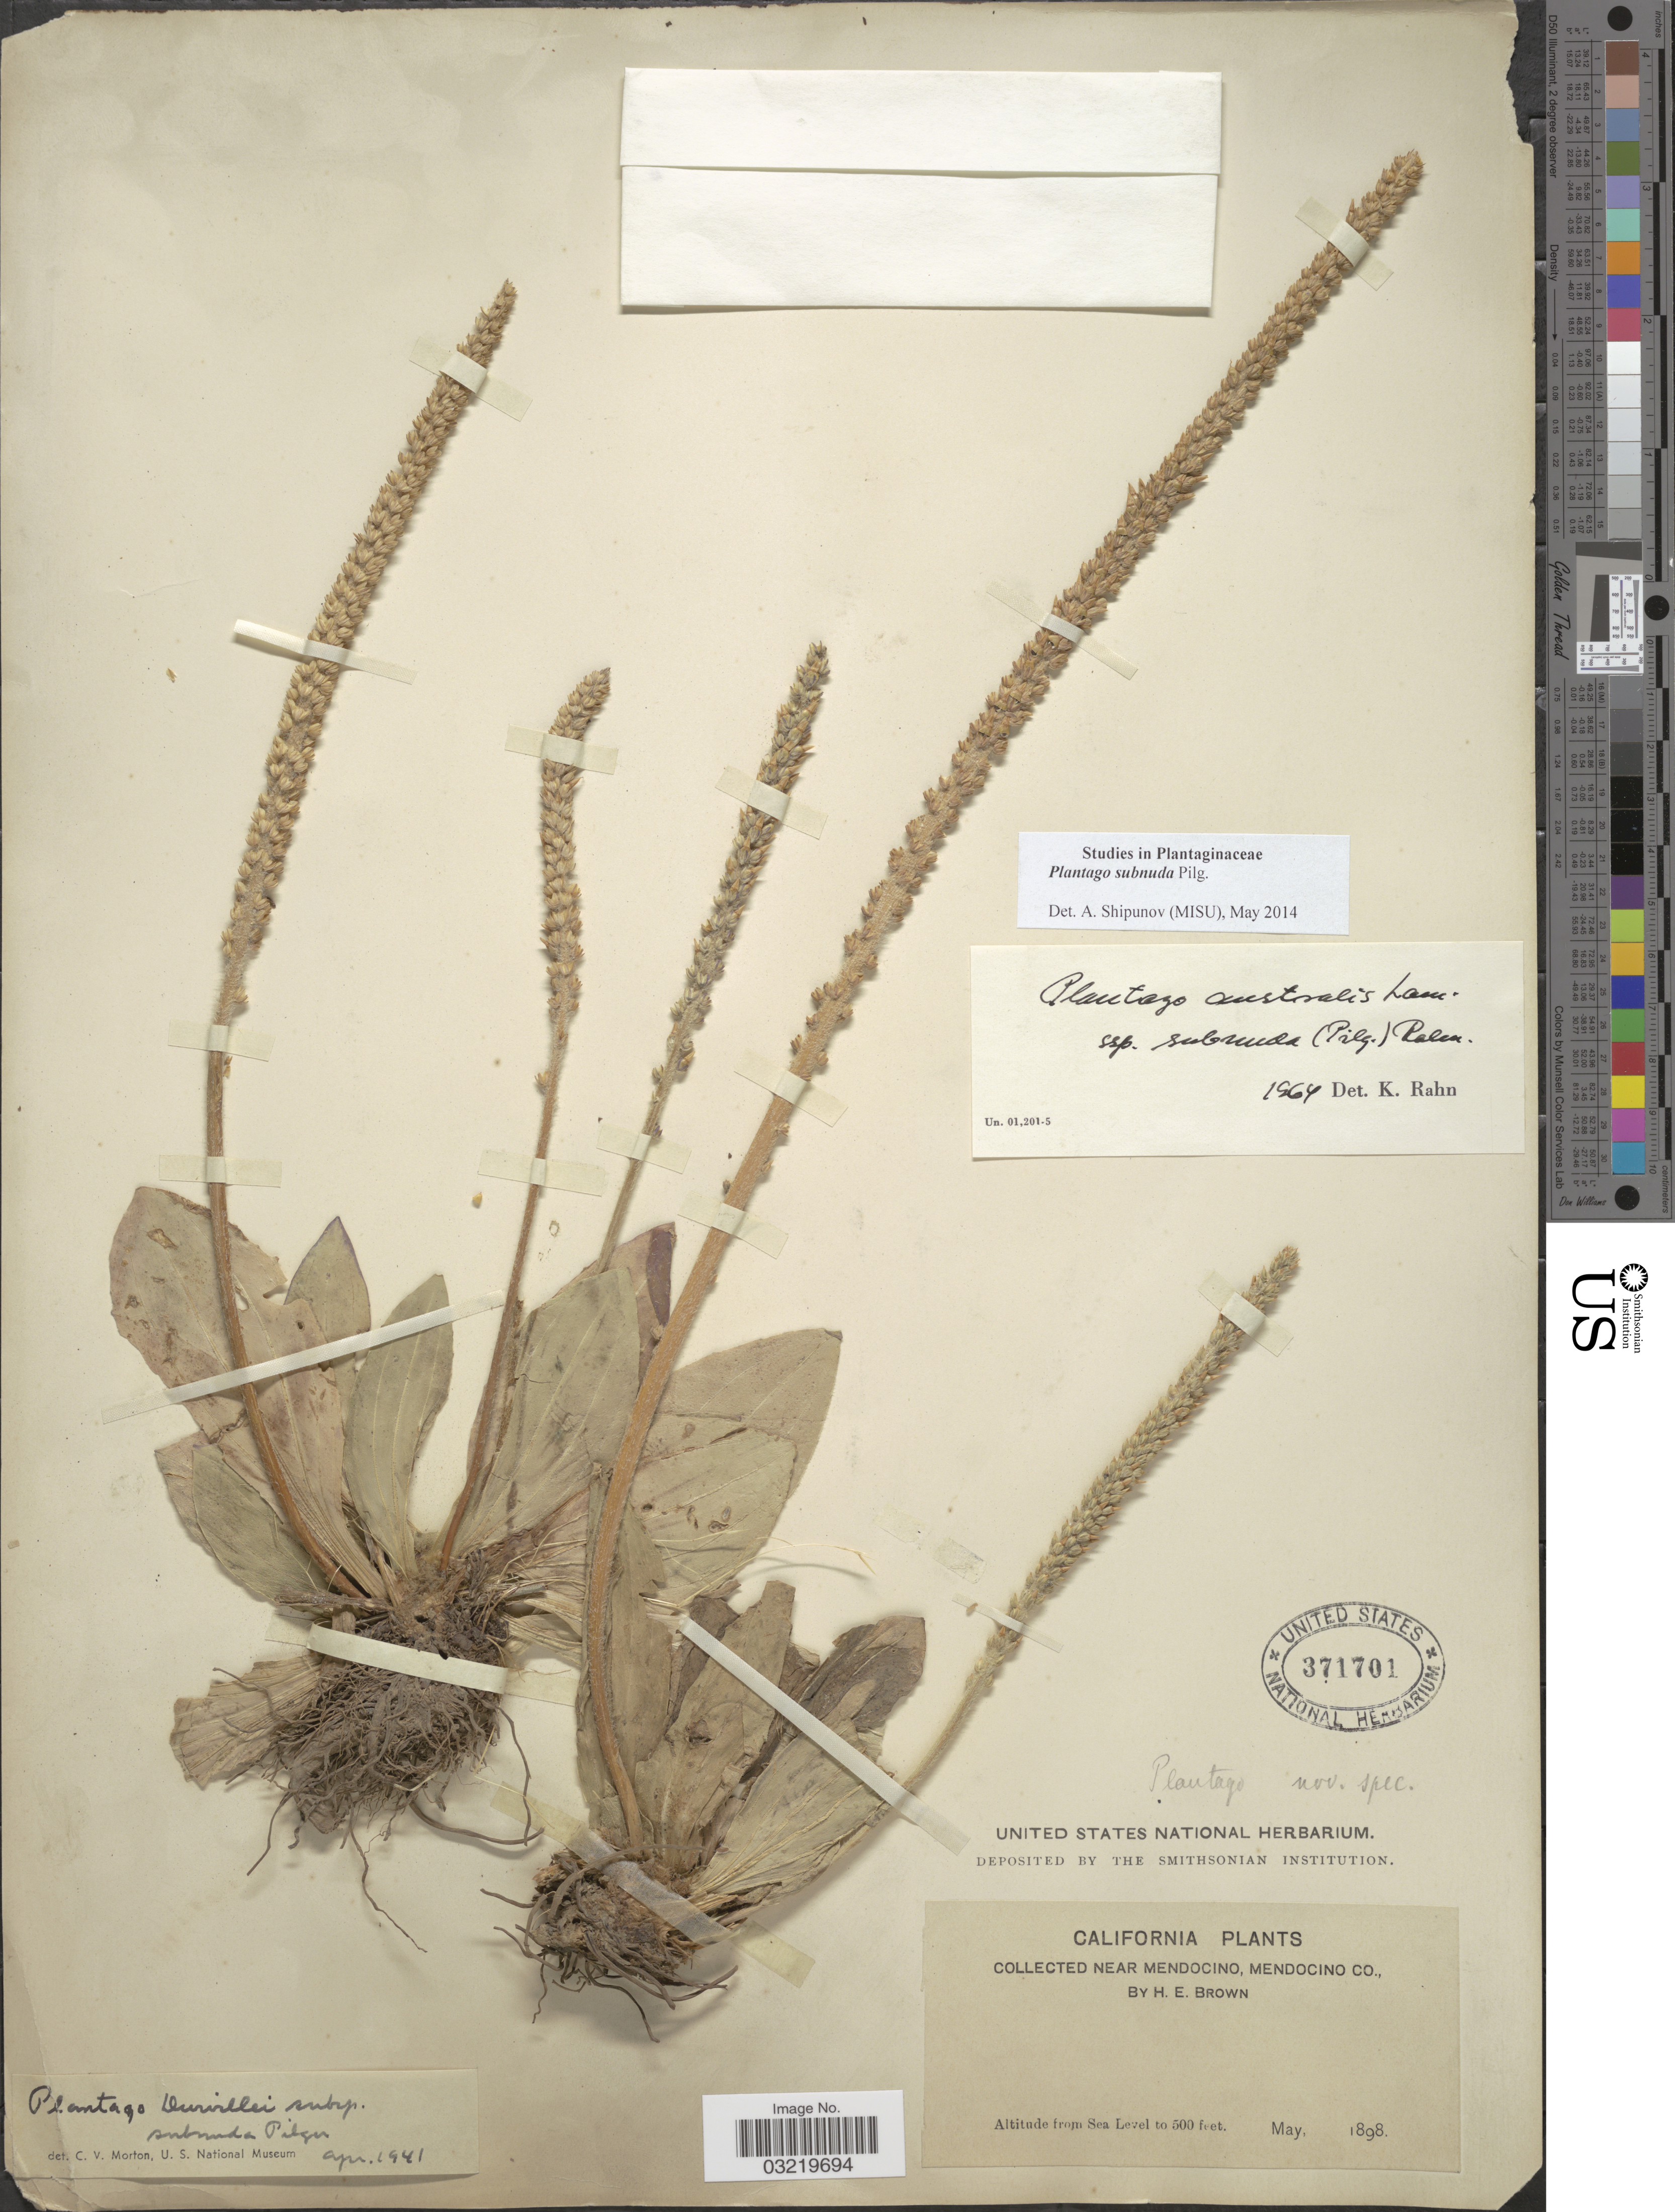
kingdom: Plantae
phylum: Tracheophyta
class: Magnoliopsida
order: Lamiales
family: Plantaginaceae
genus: Plantago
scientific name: Plantago subnuda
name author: Pilg.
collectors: H. E. Brown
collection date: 1898-05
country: United States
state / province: California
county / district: Mendocino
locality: Near Mendocino, Mendocino Co.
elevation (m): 0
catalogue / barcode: US 371701